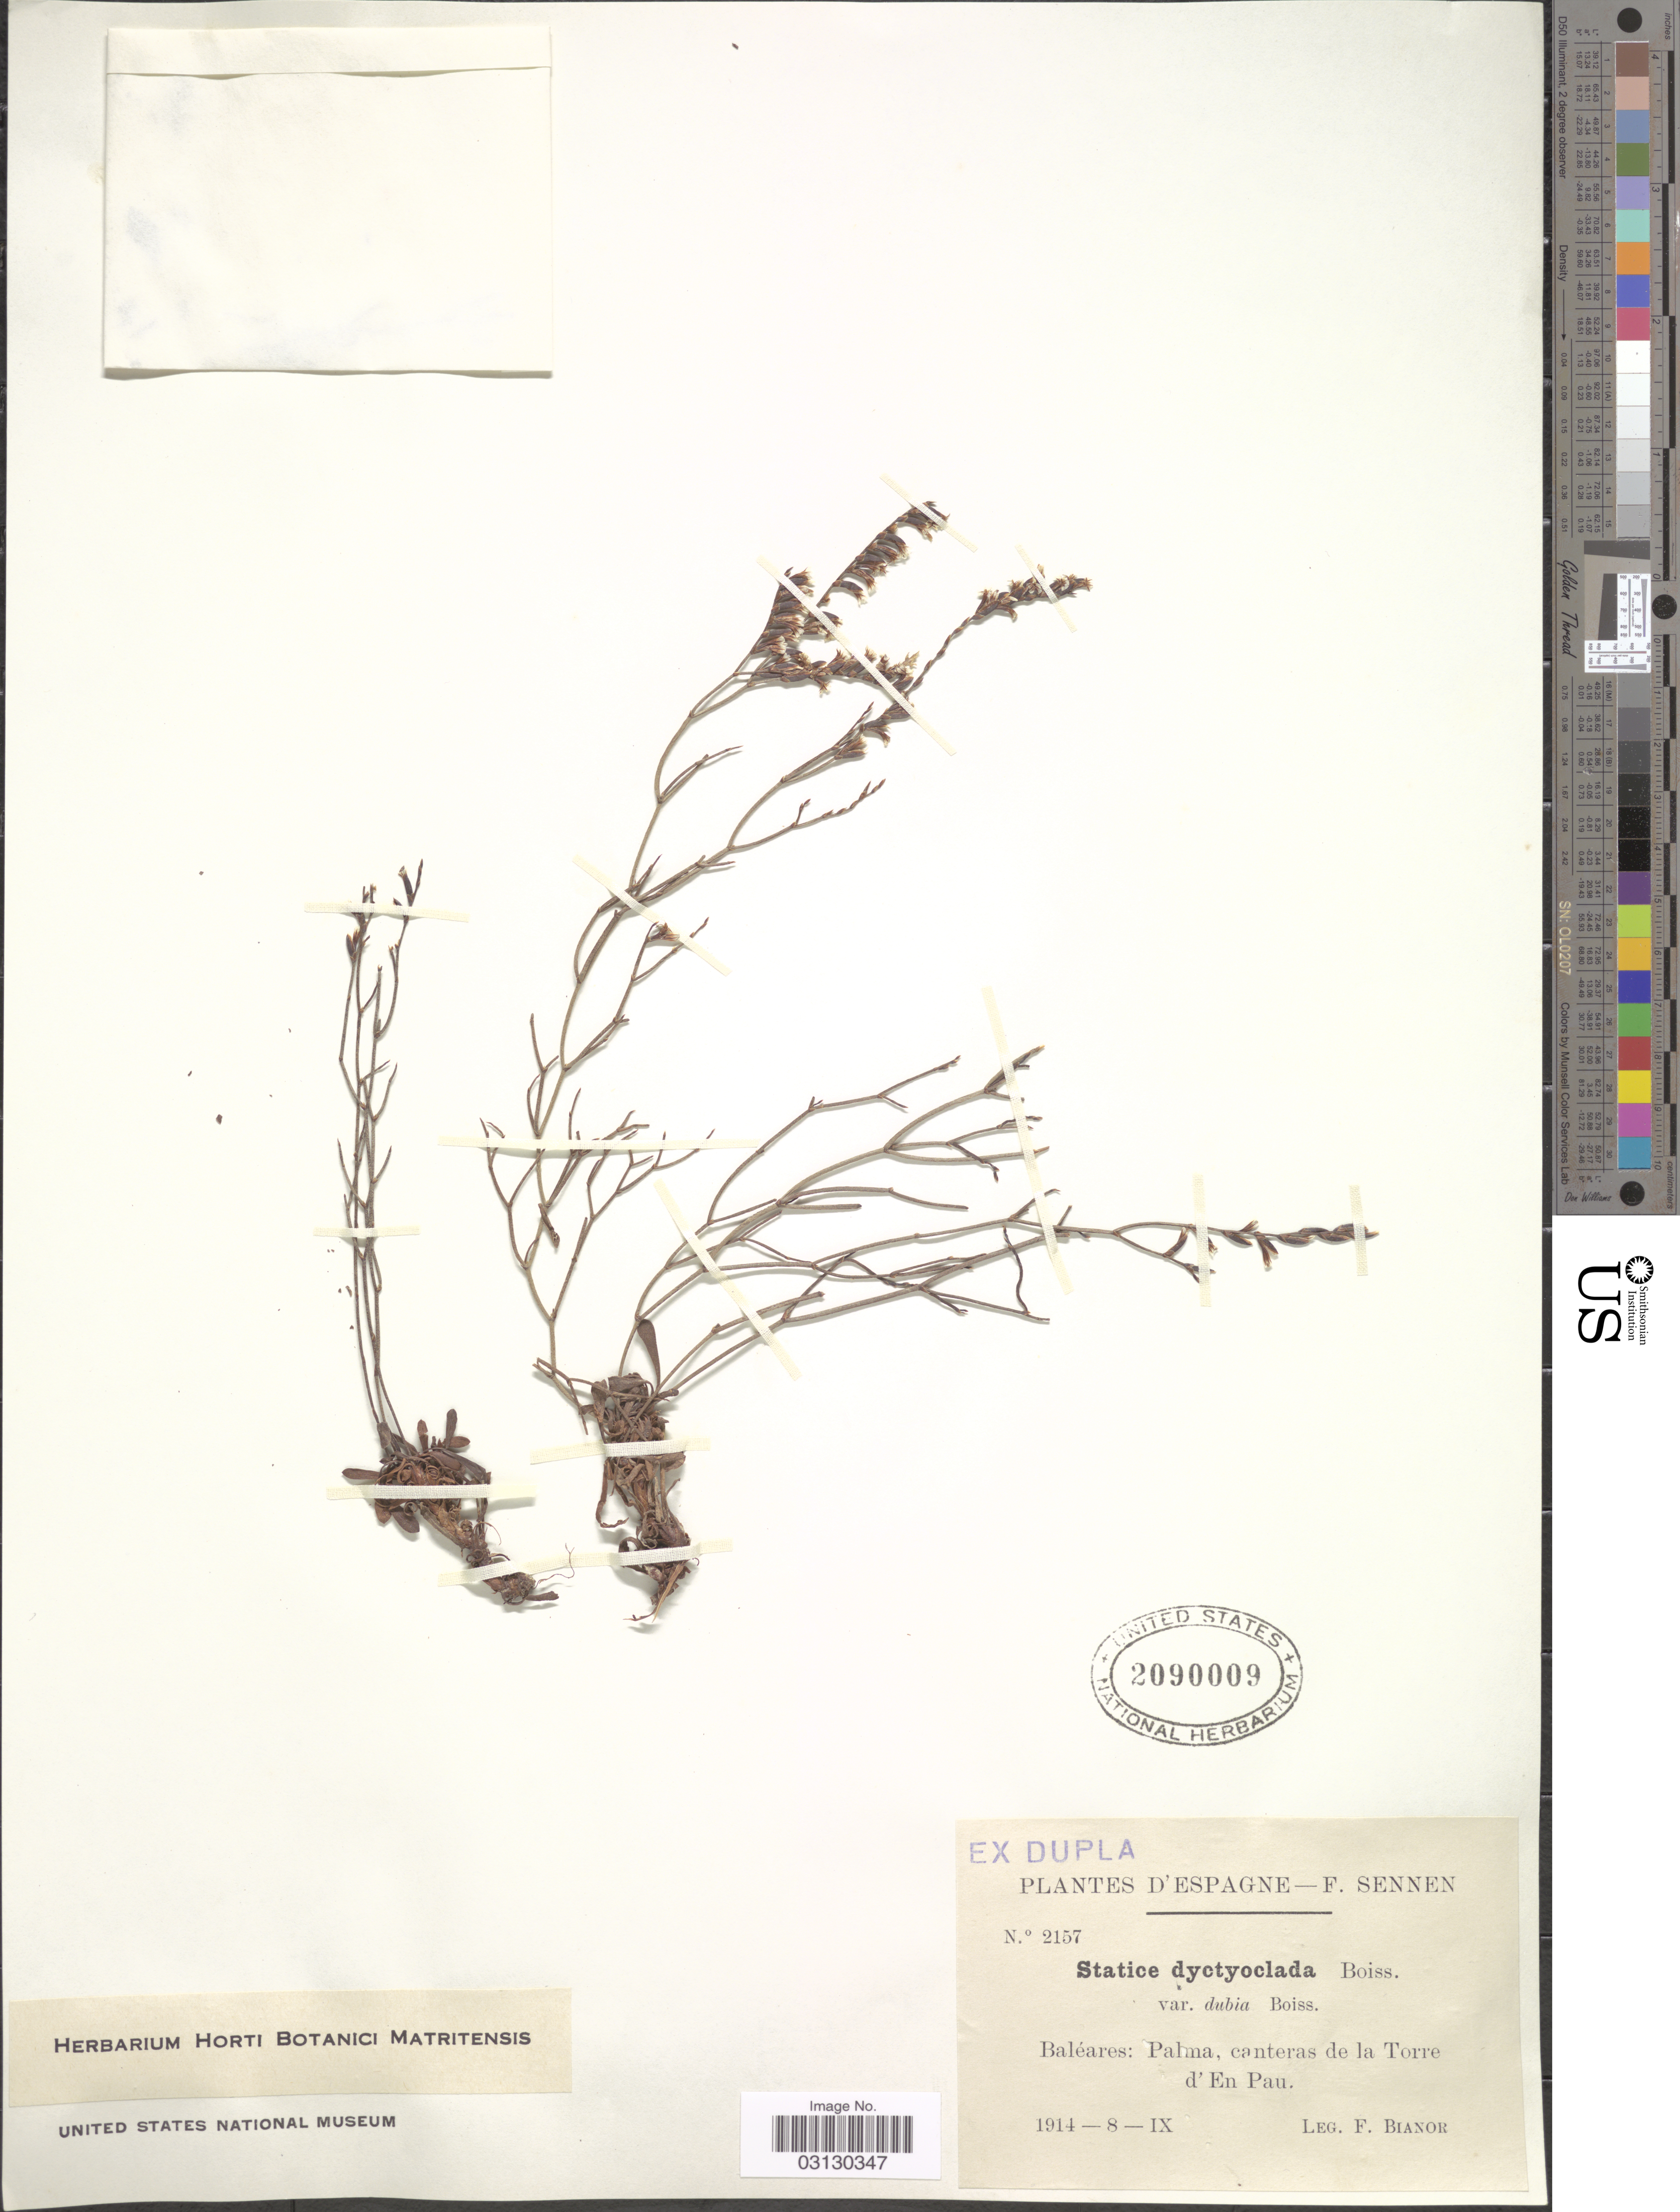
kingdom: Plantae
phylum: Tracheophyta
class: Magnoliopsida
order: Caryophyllales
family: Plumbaginaceae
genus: Limonium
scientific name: Limonium dictyocladum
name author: Kuntze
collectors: Bianor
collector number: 2157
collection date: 1914-09-08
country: Spain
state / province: Islas Baleares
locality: Baléares: Palma, canteras de la Torre d'En Pau.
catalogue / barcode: US 2090009